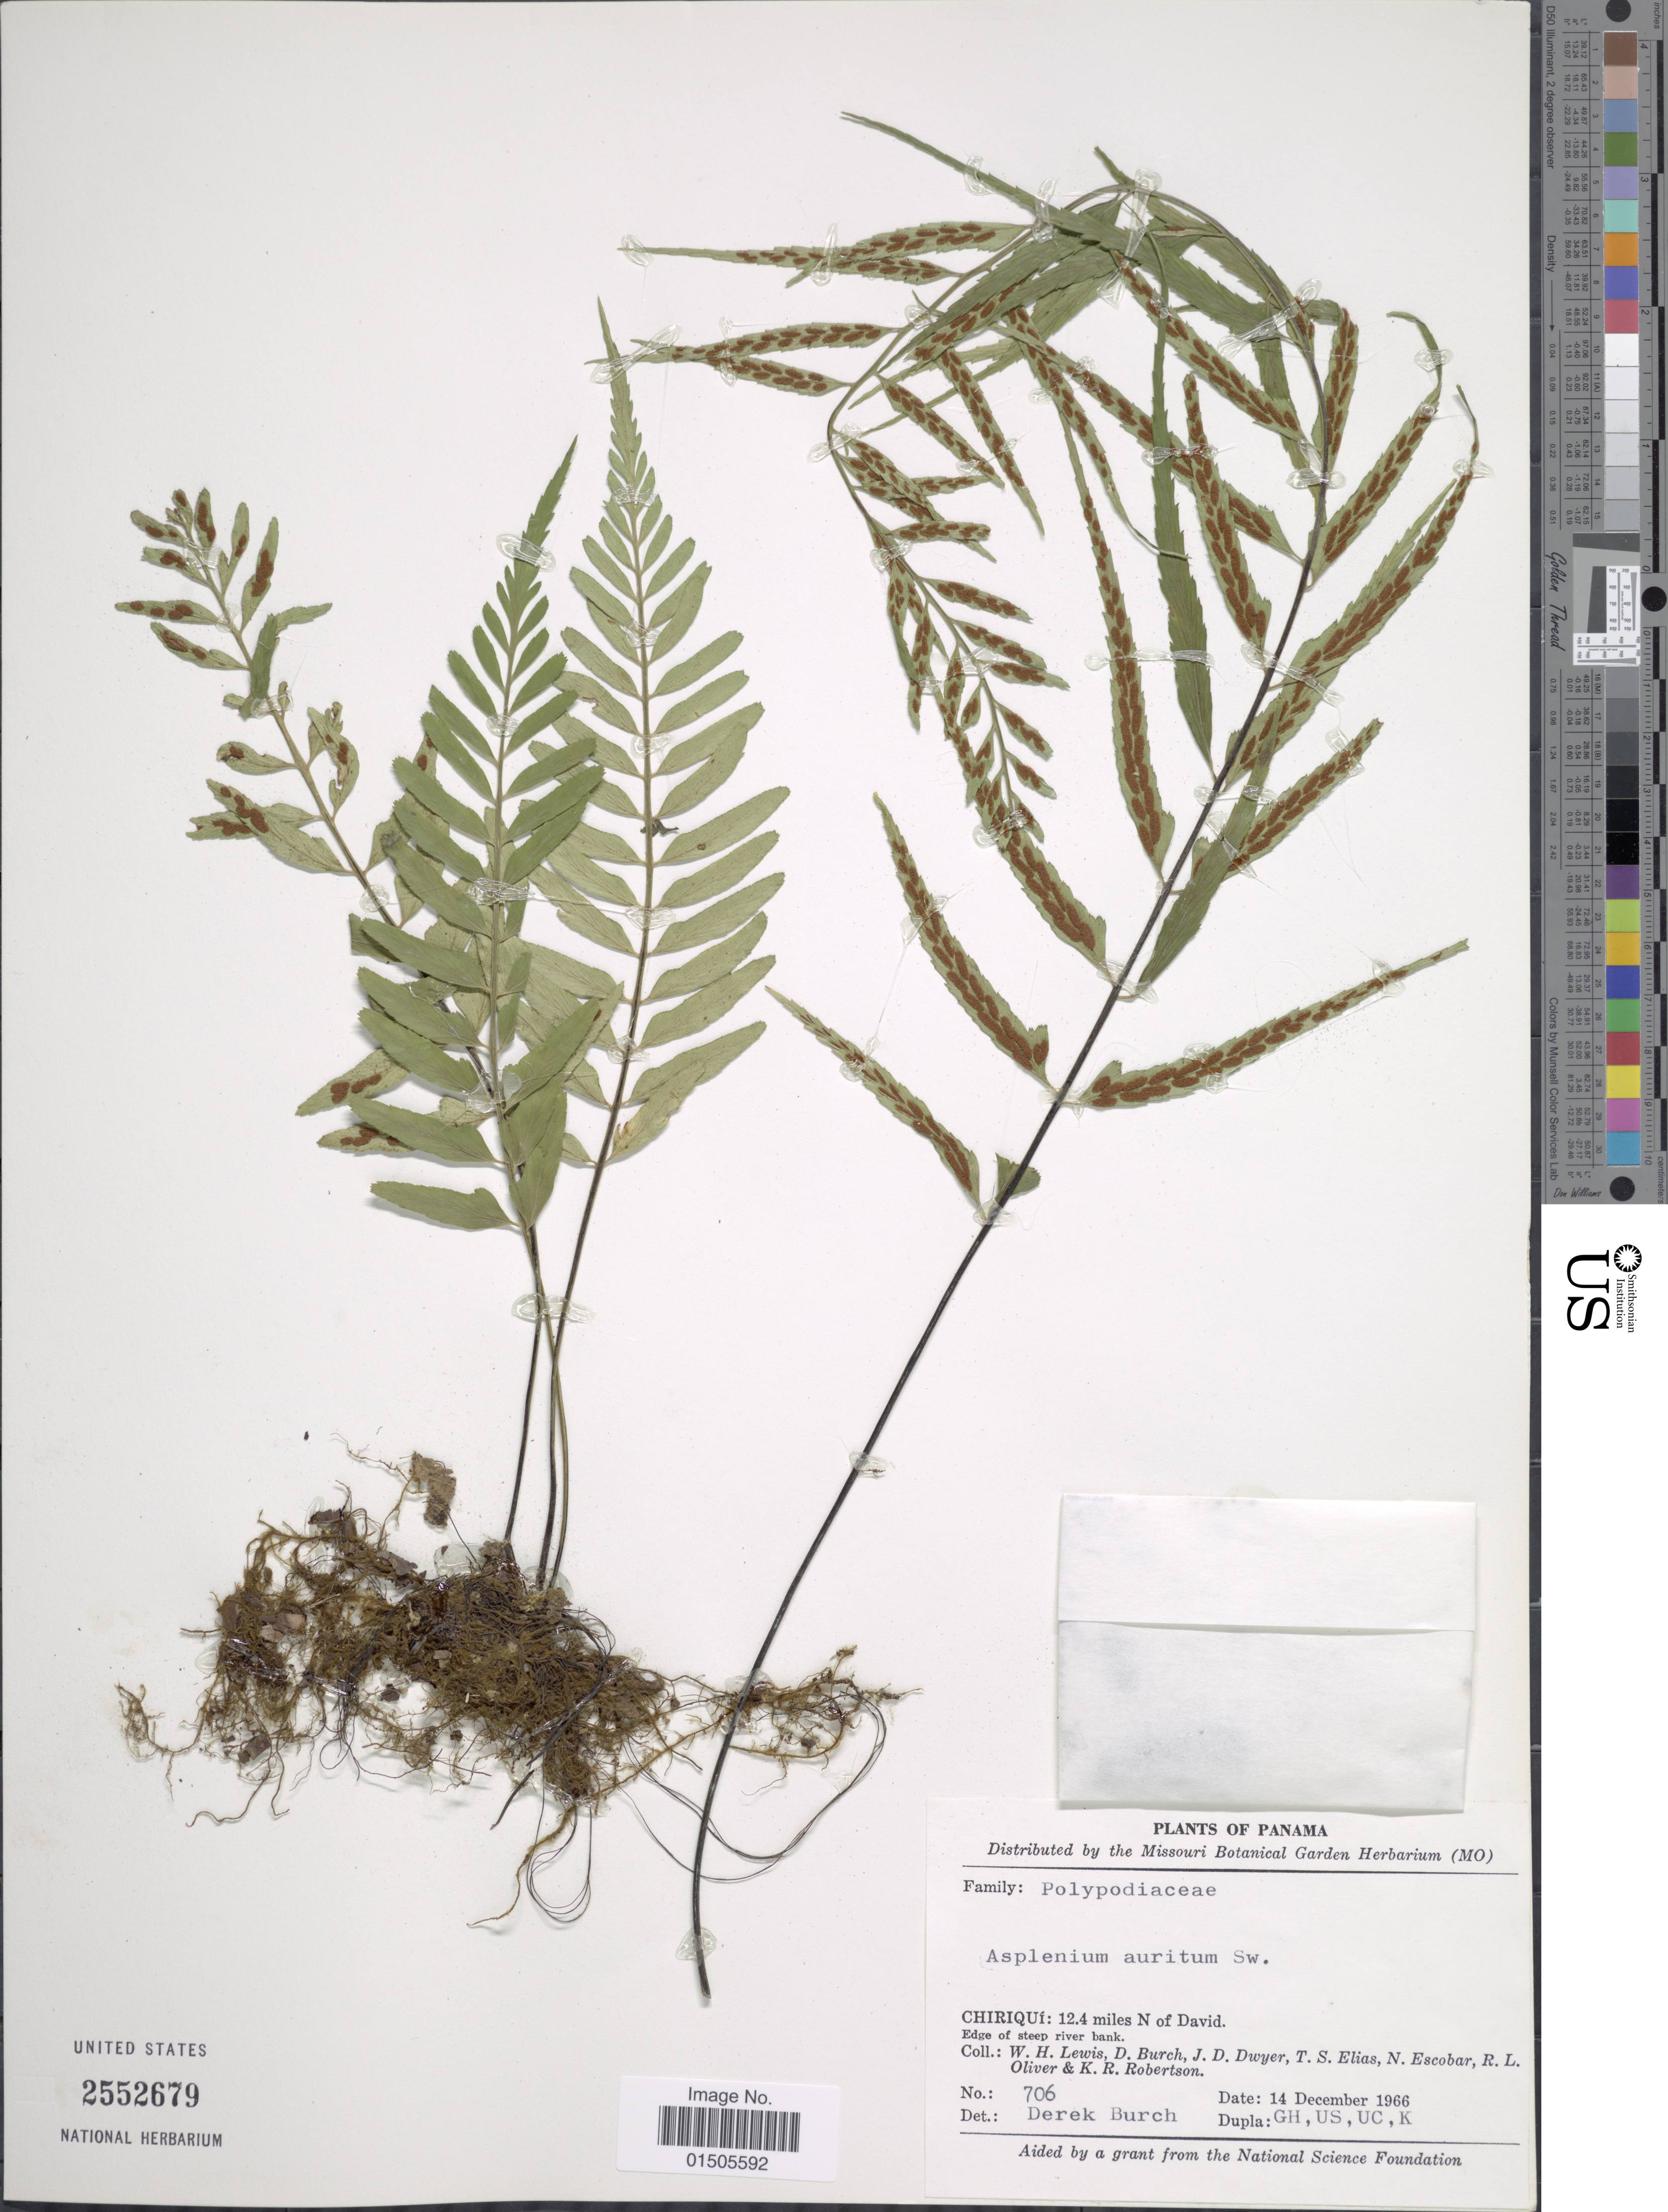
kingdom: Plantae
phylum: Tracheophyta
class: Polypodiopsida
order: Polypodiales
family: Aspleniaceae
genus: Asplenium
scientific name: Asplenium auritum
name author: Sw.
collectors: W. H. Lewis, D. Burch, J. D. Dwyer, T. S. Elias & et al.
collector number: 706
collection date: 1966-12-14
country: Panama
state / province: Chiriqui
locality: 12.4 miles N of David,Edge of steep river bank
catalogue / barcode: US 2552679